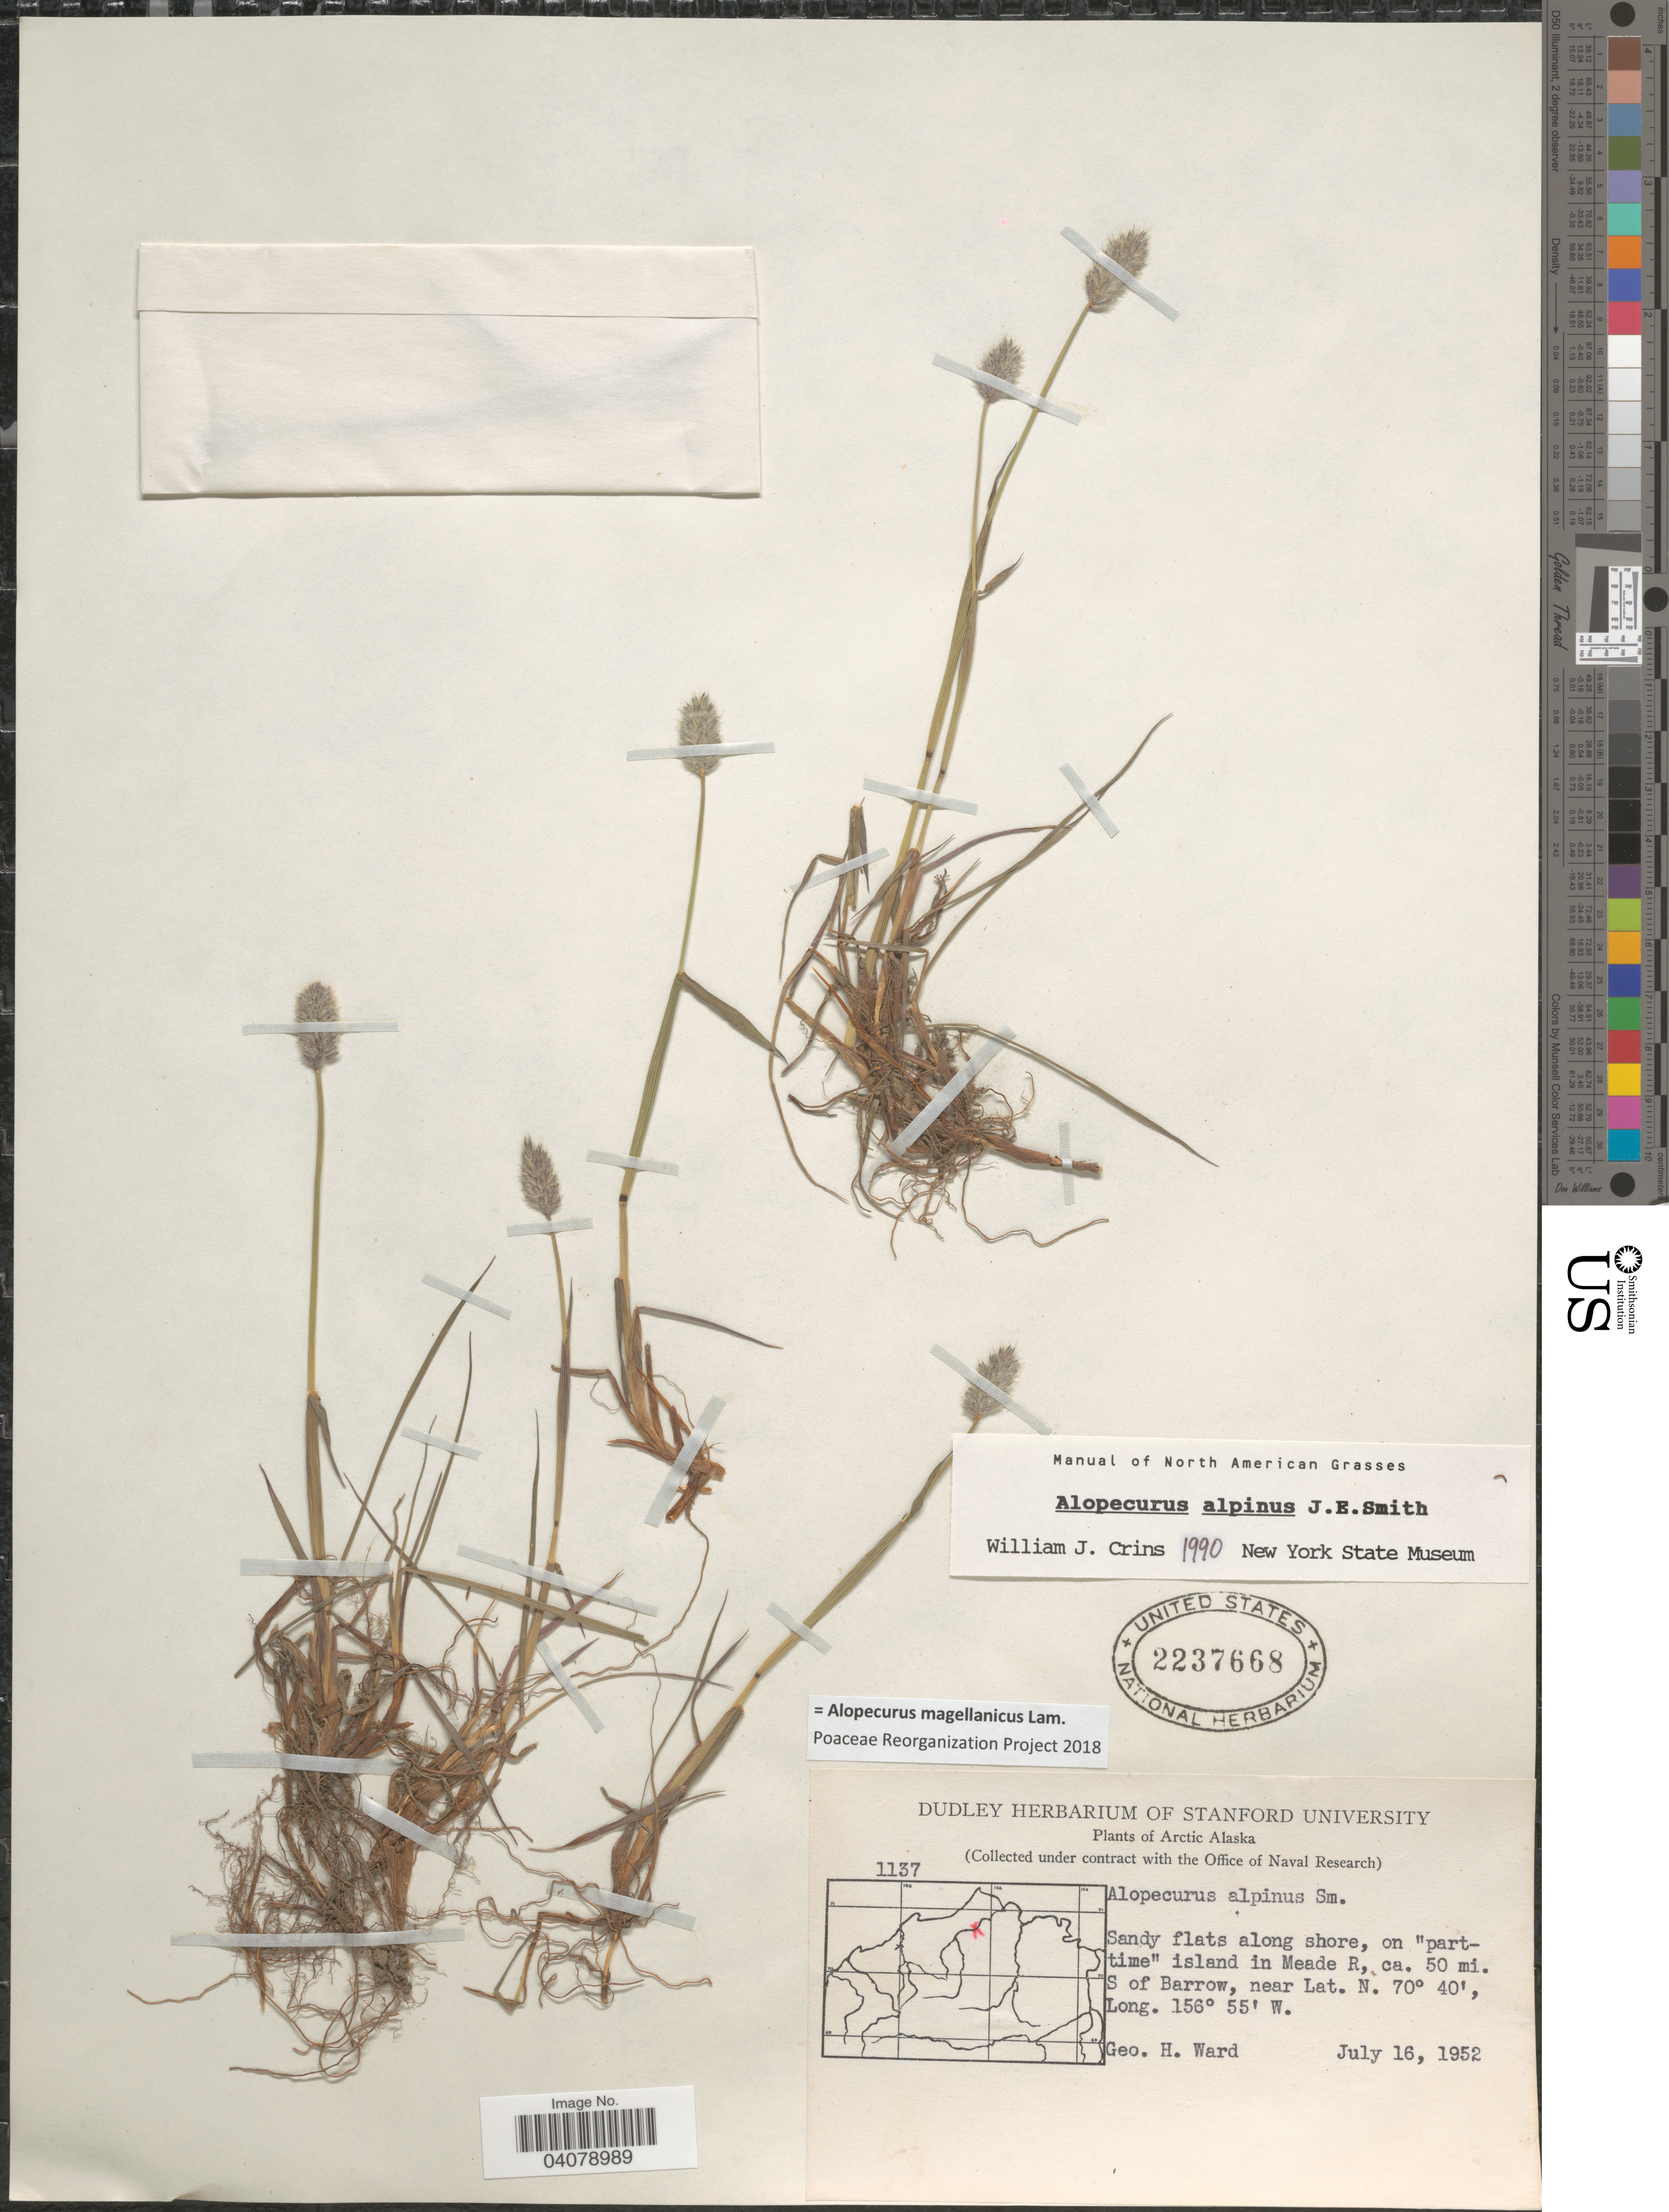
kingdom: Plantae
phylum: Tracheophyta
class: Liliopsida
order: Poales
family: Poaceae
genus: Alopecurus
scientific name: Alopecurus magellanicus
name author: Lam.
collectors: G. H. Ward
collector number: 1137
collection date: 1952-07-16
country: United States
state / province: Alaska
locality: Arctic Alaska. Sandy flats along shore, on "part-time" island in Meade R, ca. 50 mi. S of Barrow.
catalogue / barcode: US 2237668